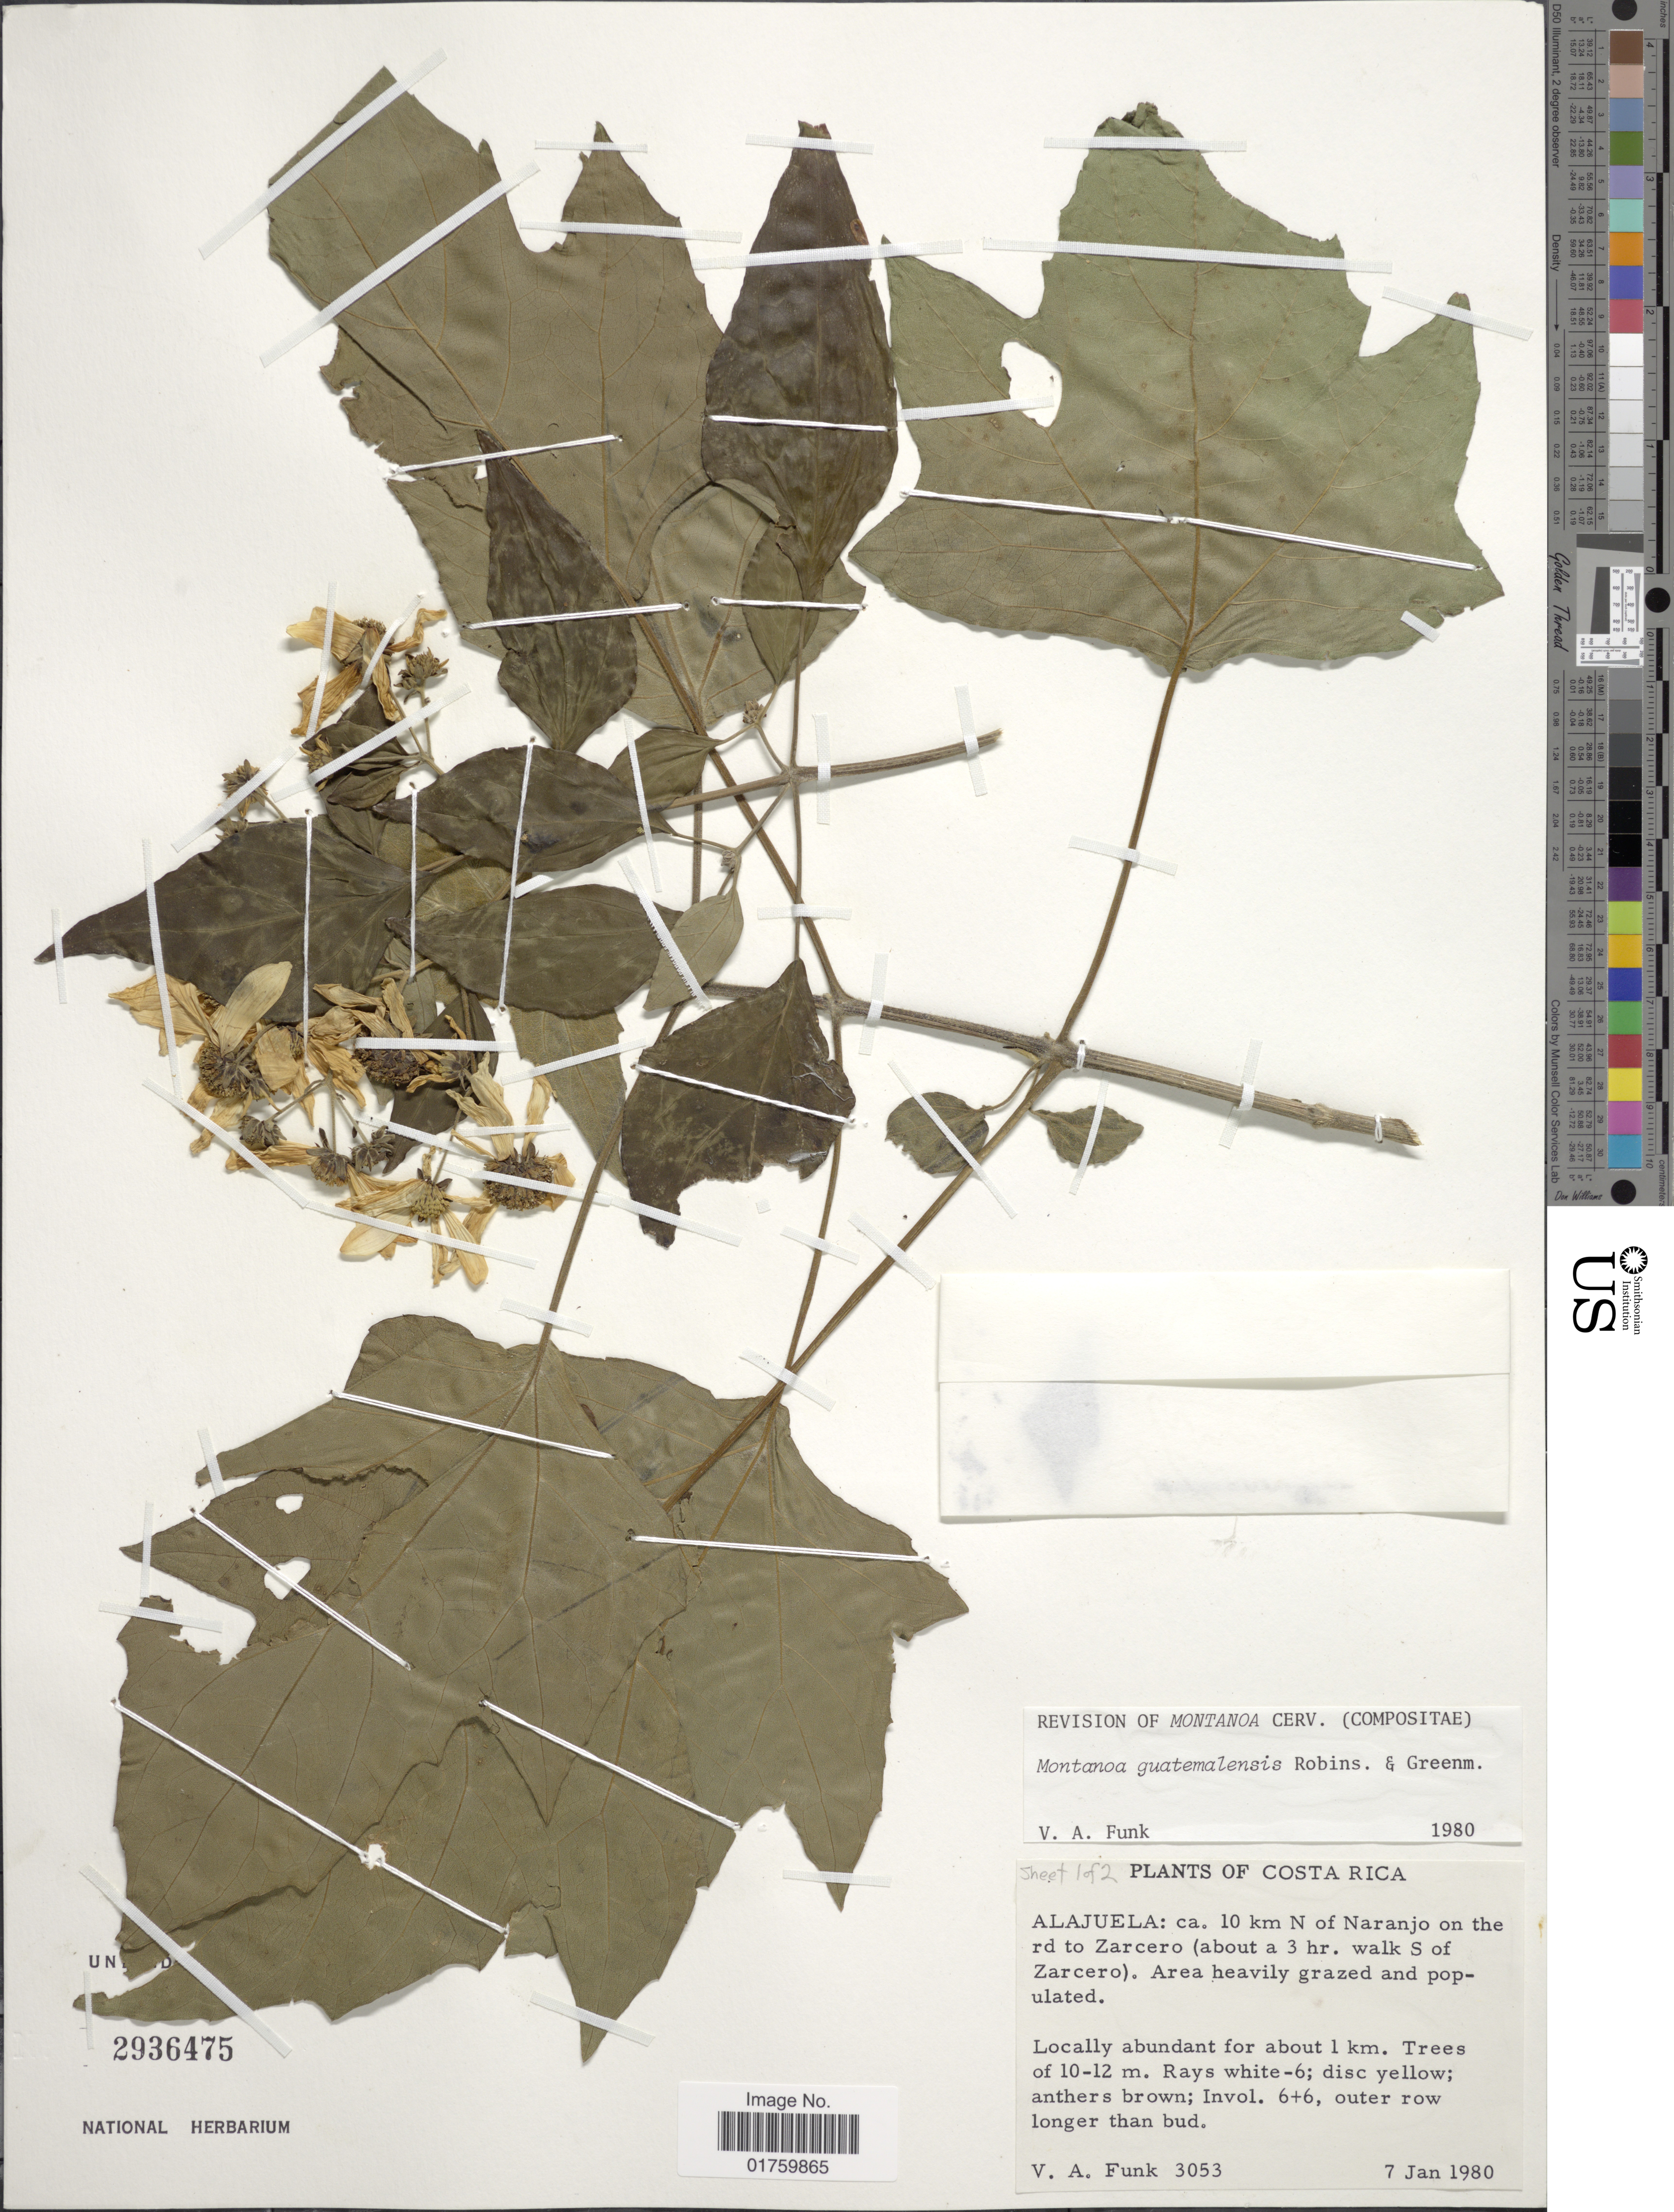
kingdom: Plantae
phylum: Tracheophyta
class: Magnoliopsida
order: Asterales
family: Asteraceae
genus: Montanoa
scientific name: Montanoa guatemalensis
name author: B.L. Rob. & Greenm.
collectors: V. Funk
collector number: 3053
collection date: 1980-01-07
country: Costa Rica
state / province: Alajuela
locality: Ca. 10 km N of Naranjo on the rd to Zarcero (about a 3 hr. walk S of Zarcero).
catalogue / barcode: US 2936475